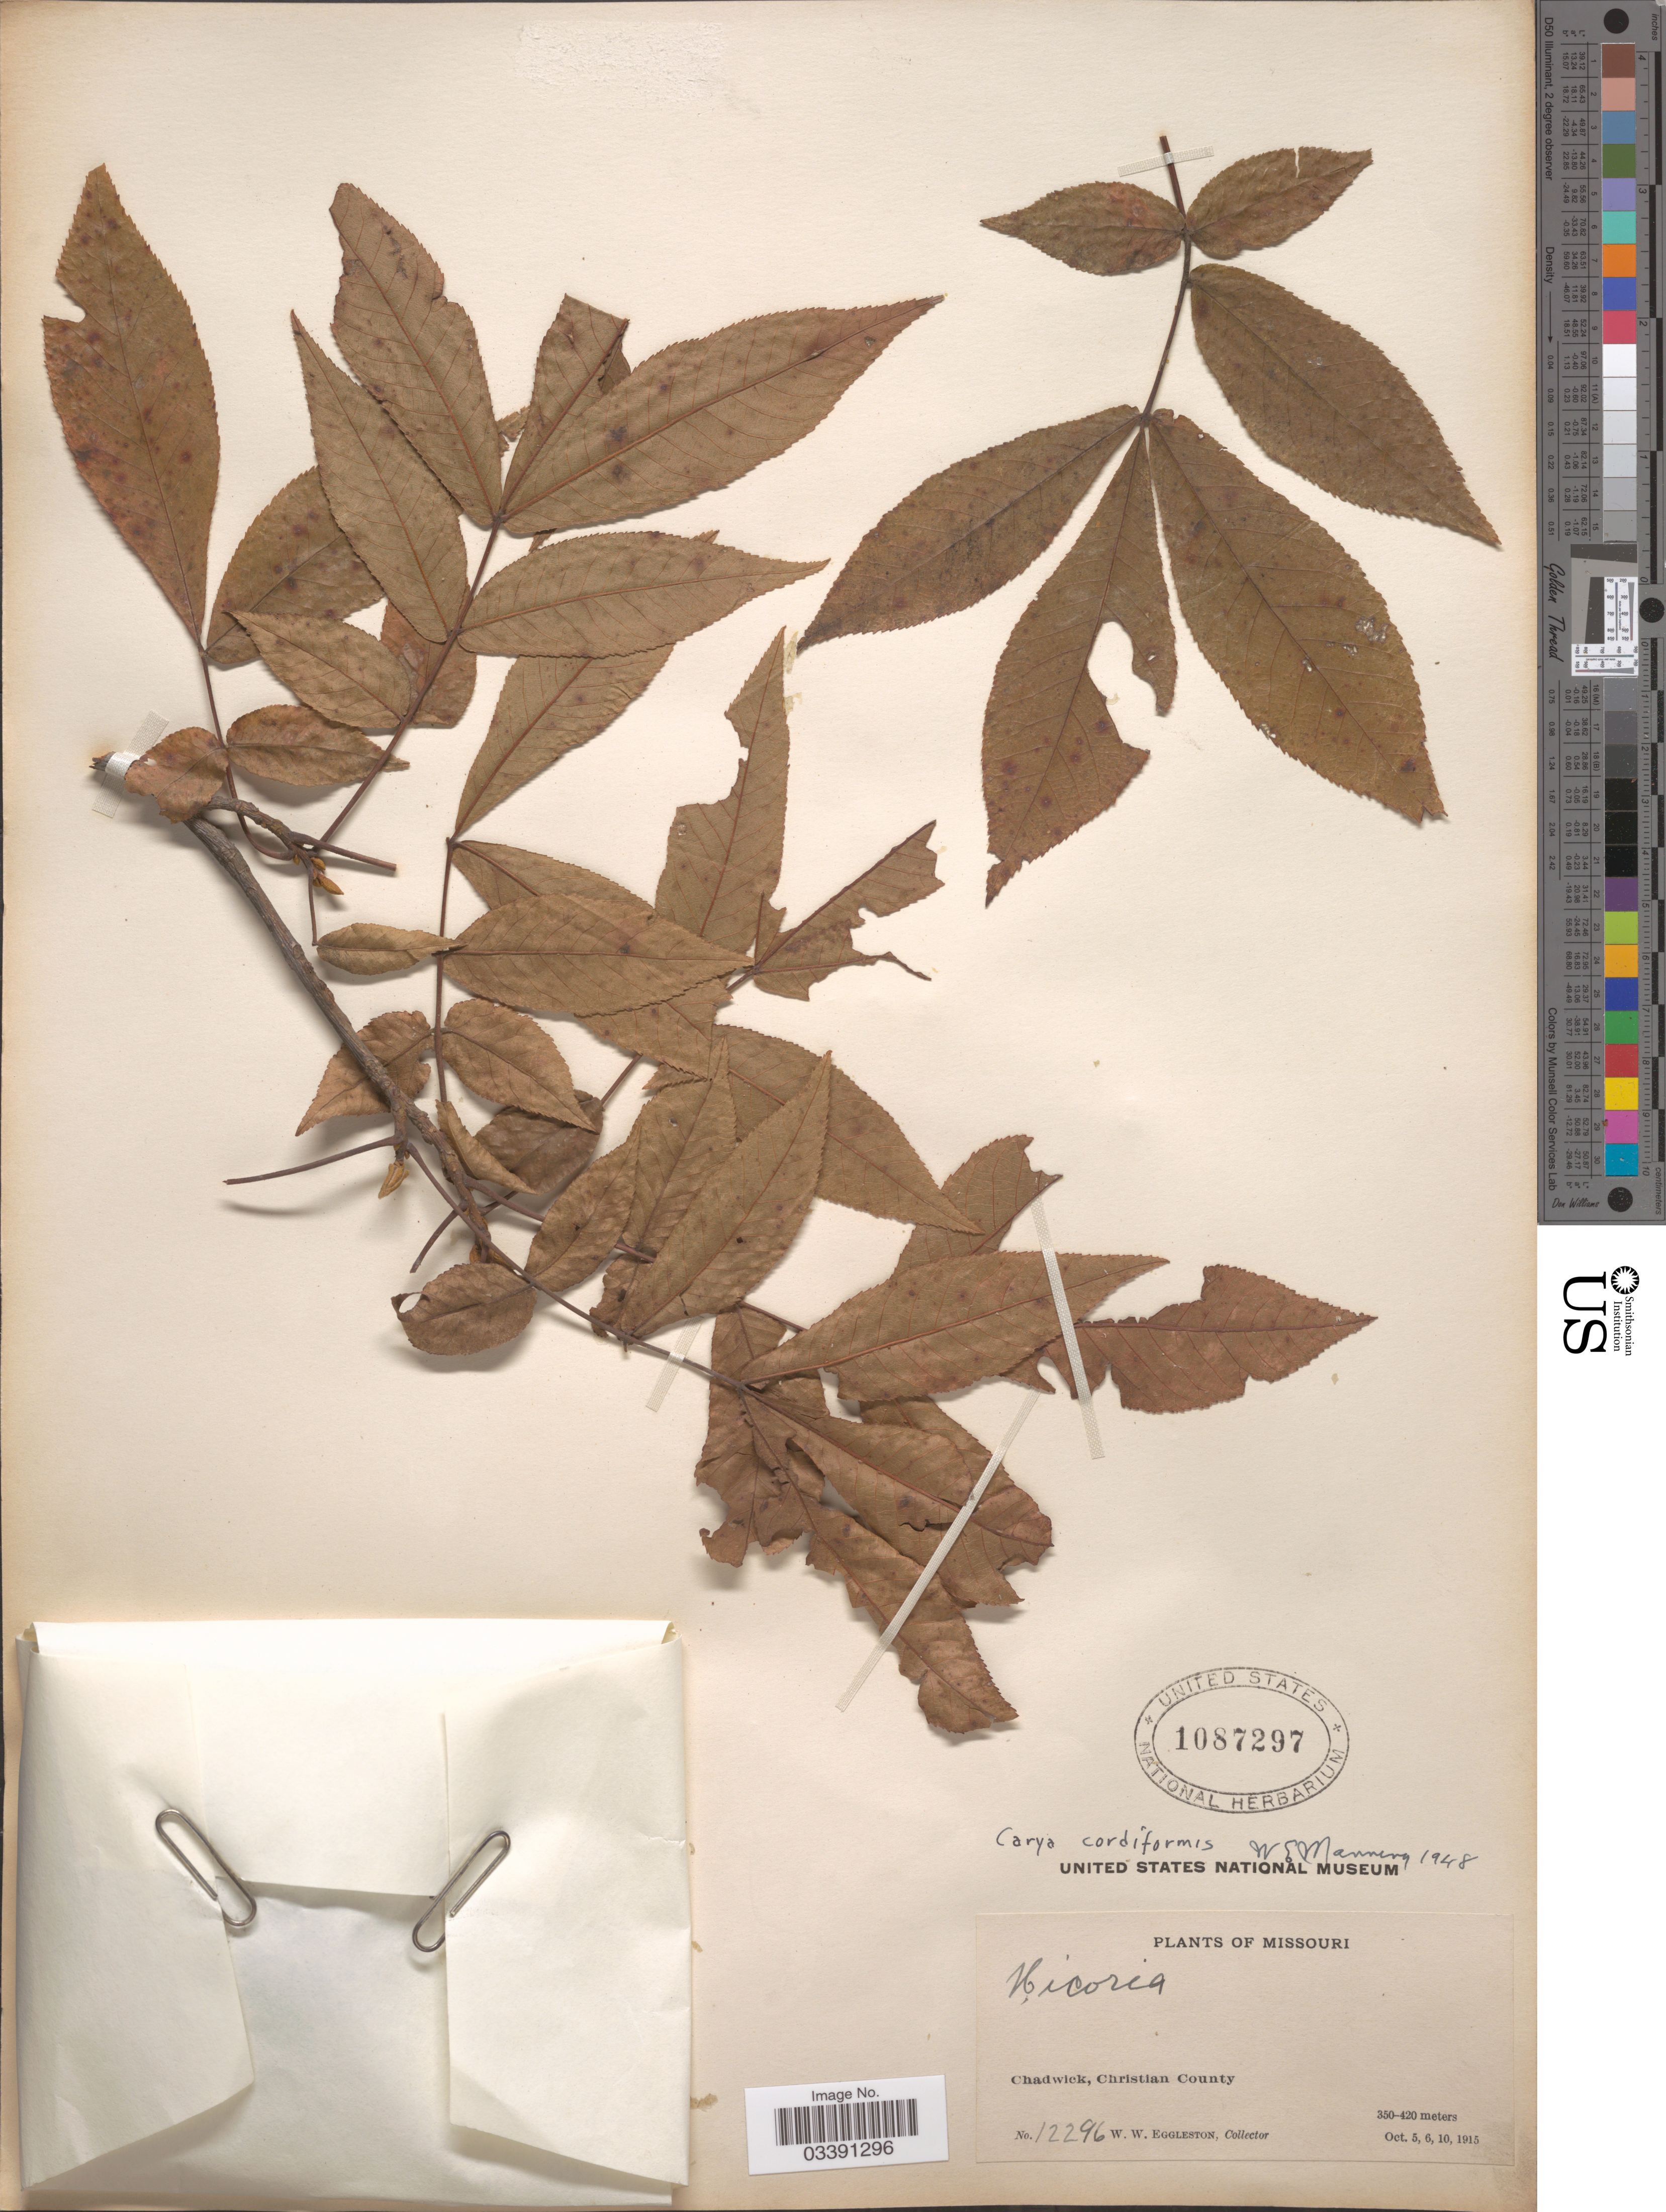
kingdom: Plantae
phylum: Tracheophyta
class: Magnoliopsida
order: Fagales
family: Juglandaceae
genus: Carya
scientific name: Carya cordiformis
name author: (Wangenh.) K. Koch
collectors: W. W. Eggleston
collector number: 12296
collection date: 1915-10-05/1915-10-10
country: United States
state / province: Missouri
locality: Chadwick, Christian County.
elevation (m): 350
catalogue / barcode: US 1087297